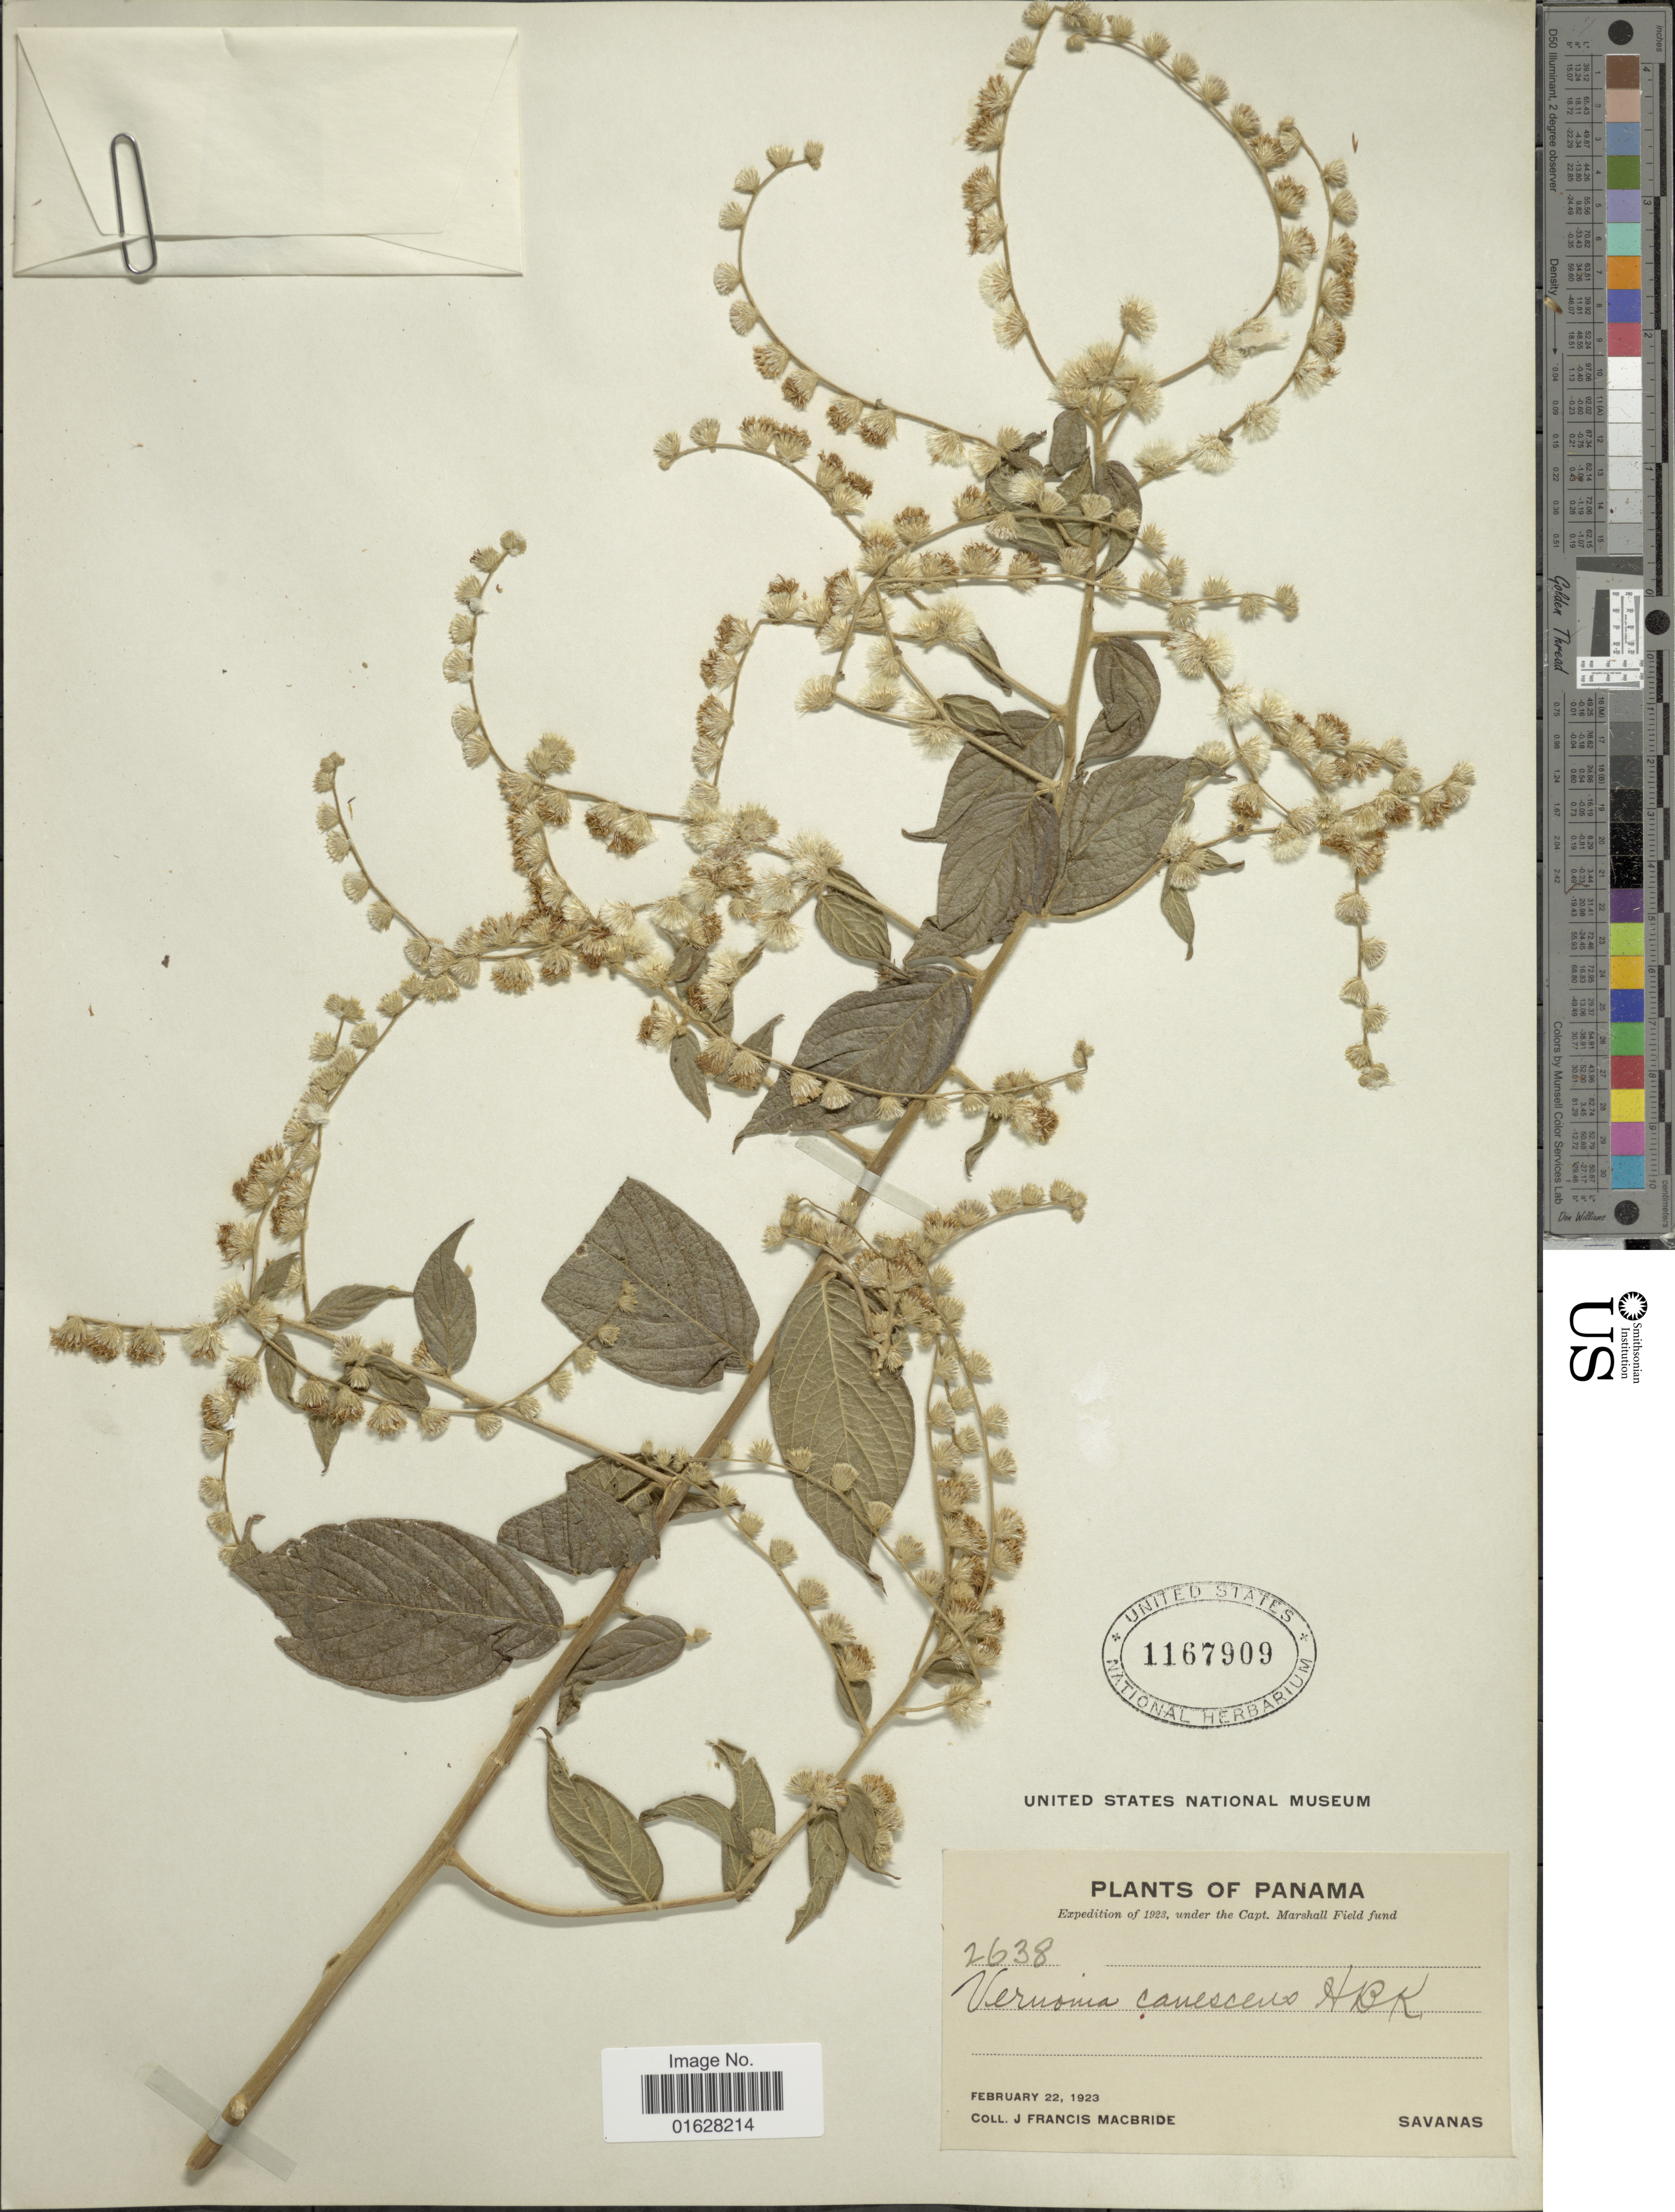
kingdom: Plantae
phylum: Tracheophyta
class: Magnoliopsida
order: Asterales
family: Asteraceae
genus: Lepidaploa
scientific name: Lepidaploa canescens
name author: (Kunth) H. Rob.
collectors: J. F. Macbride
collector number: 1638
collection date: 1923-02-22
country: Panama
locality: Savanas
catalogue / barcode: US 1167909